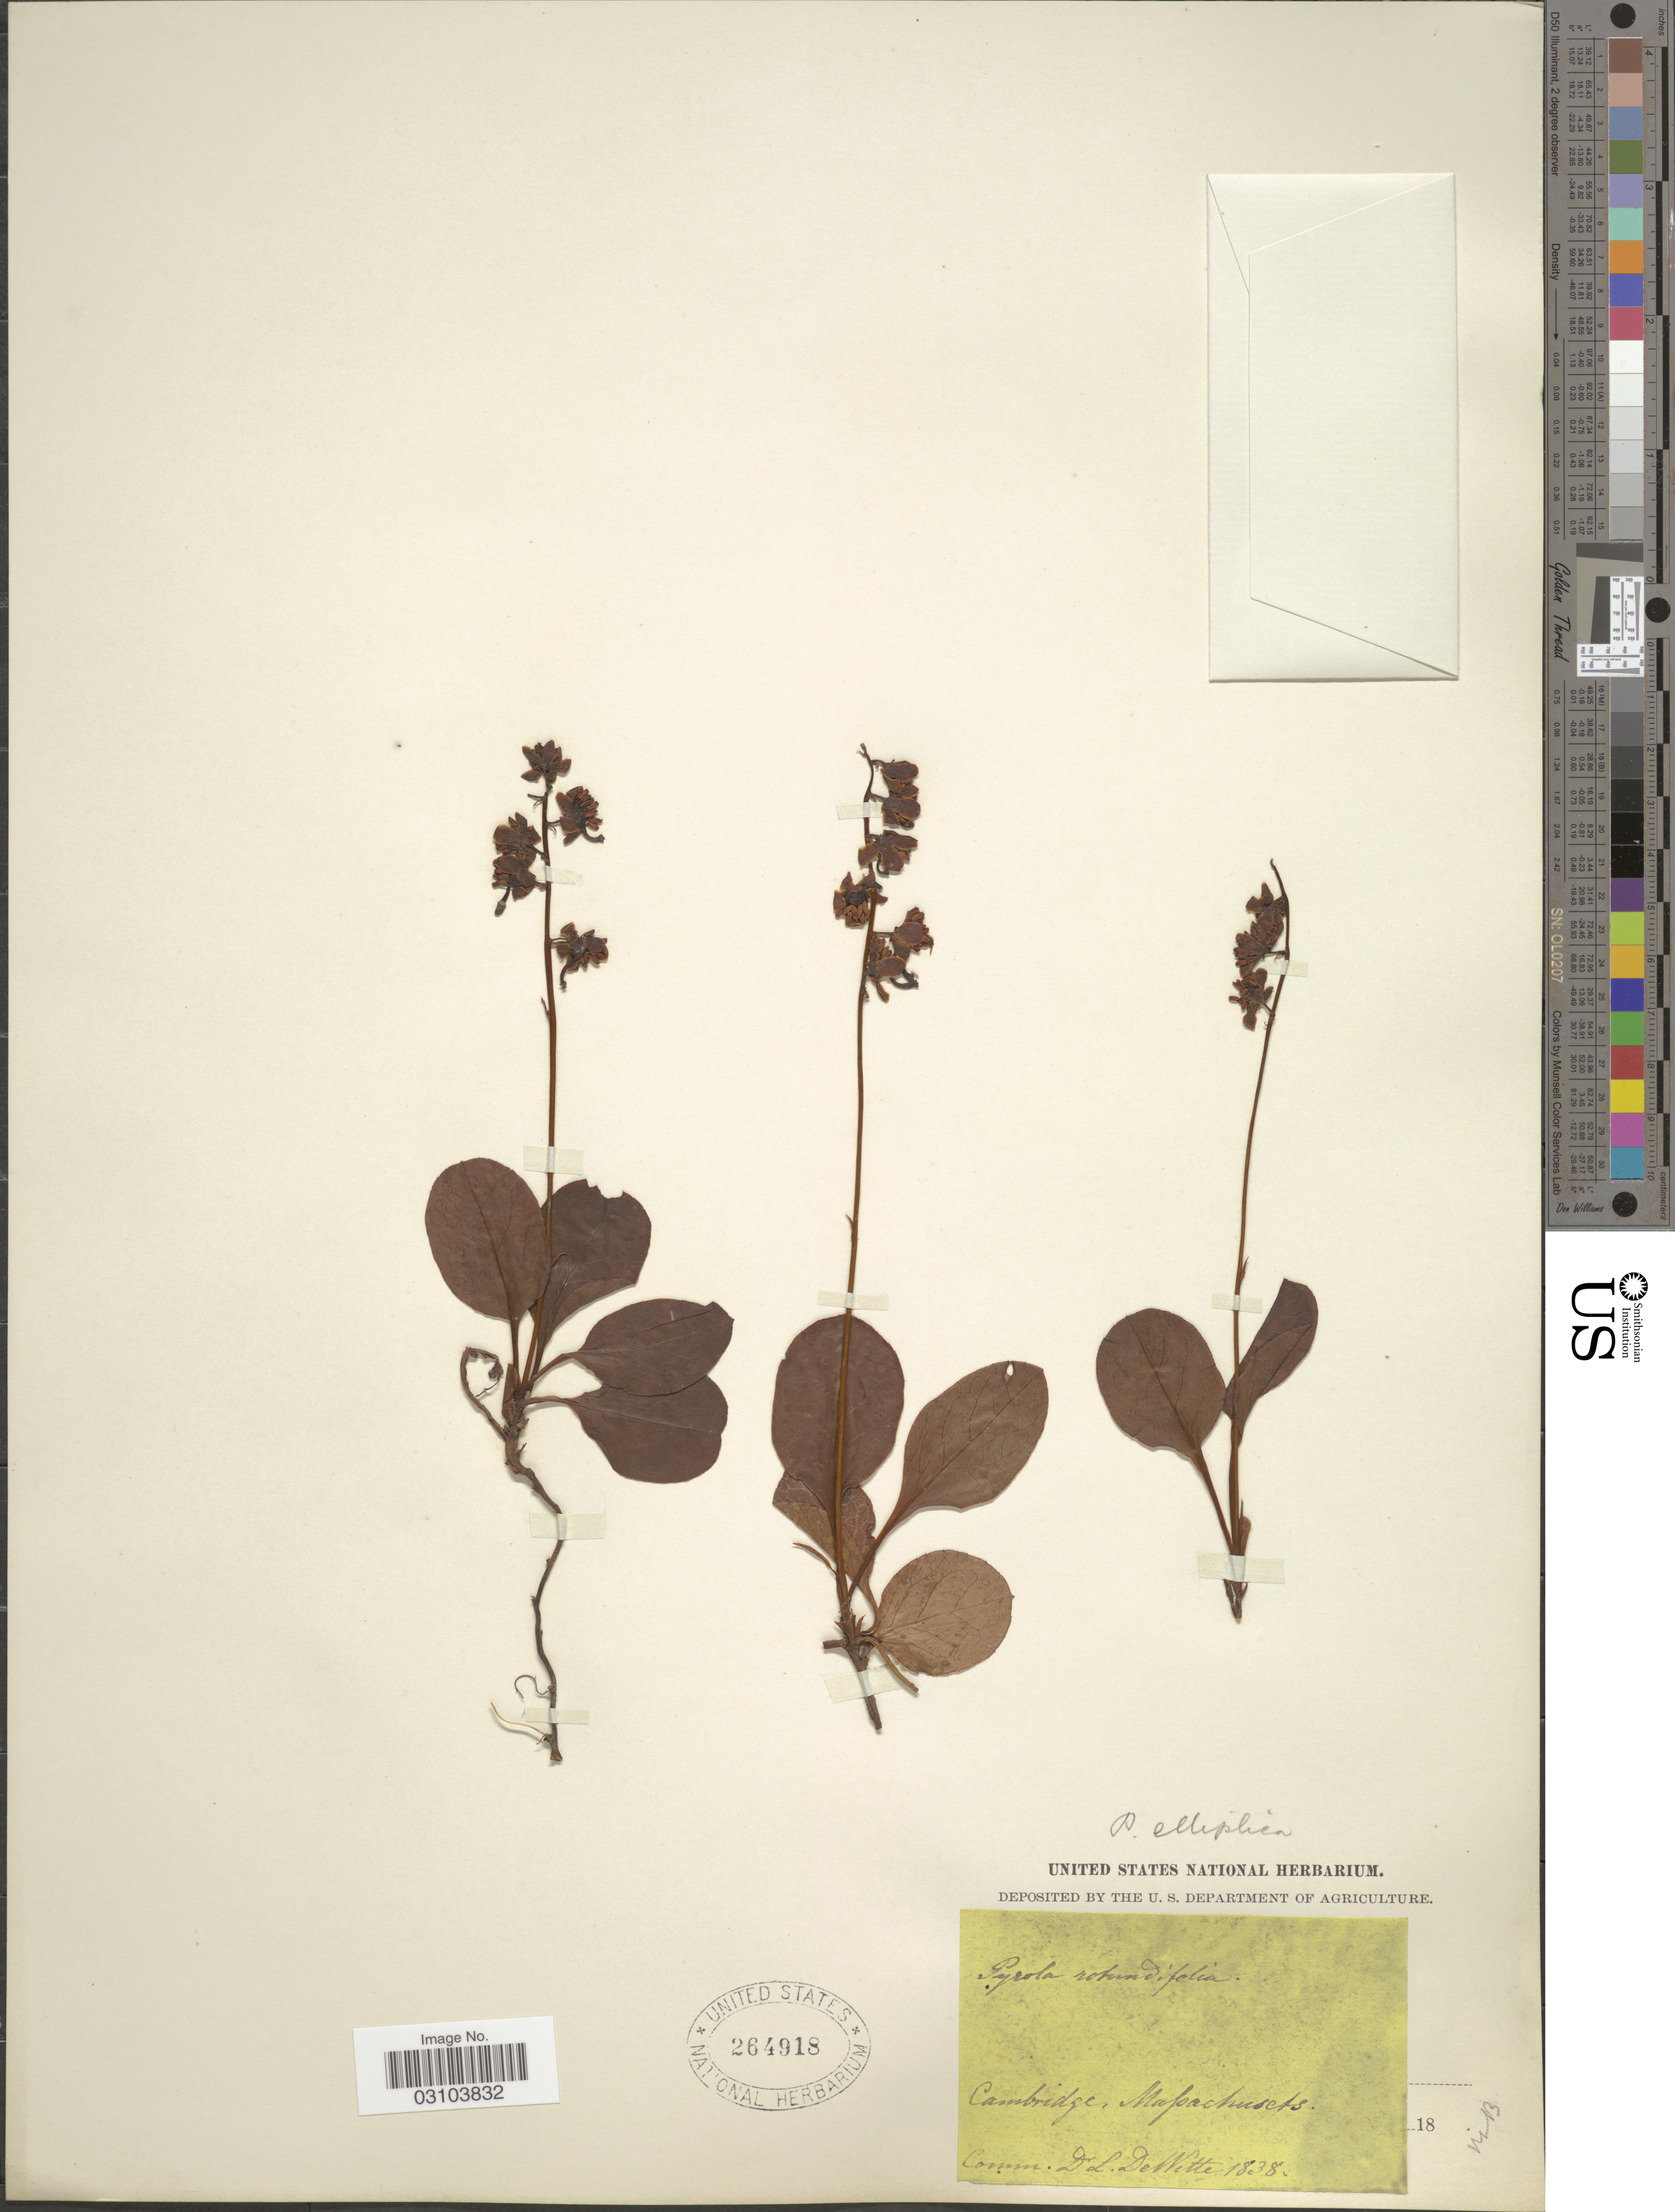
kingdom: Plantae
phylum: Tracheophyta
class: Magnoliopsida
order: Ericales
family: Ericaceae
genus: Pyrola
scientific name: Pyrola elliptica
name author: Nutt.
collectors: ex herb. United States National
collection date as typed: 18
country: United States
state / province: Massachusetts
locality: Cambridge, Massachusets.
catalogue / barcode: US 264918